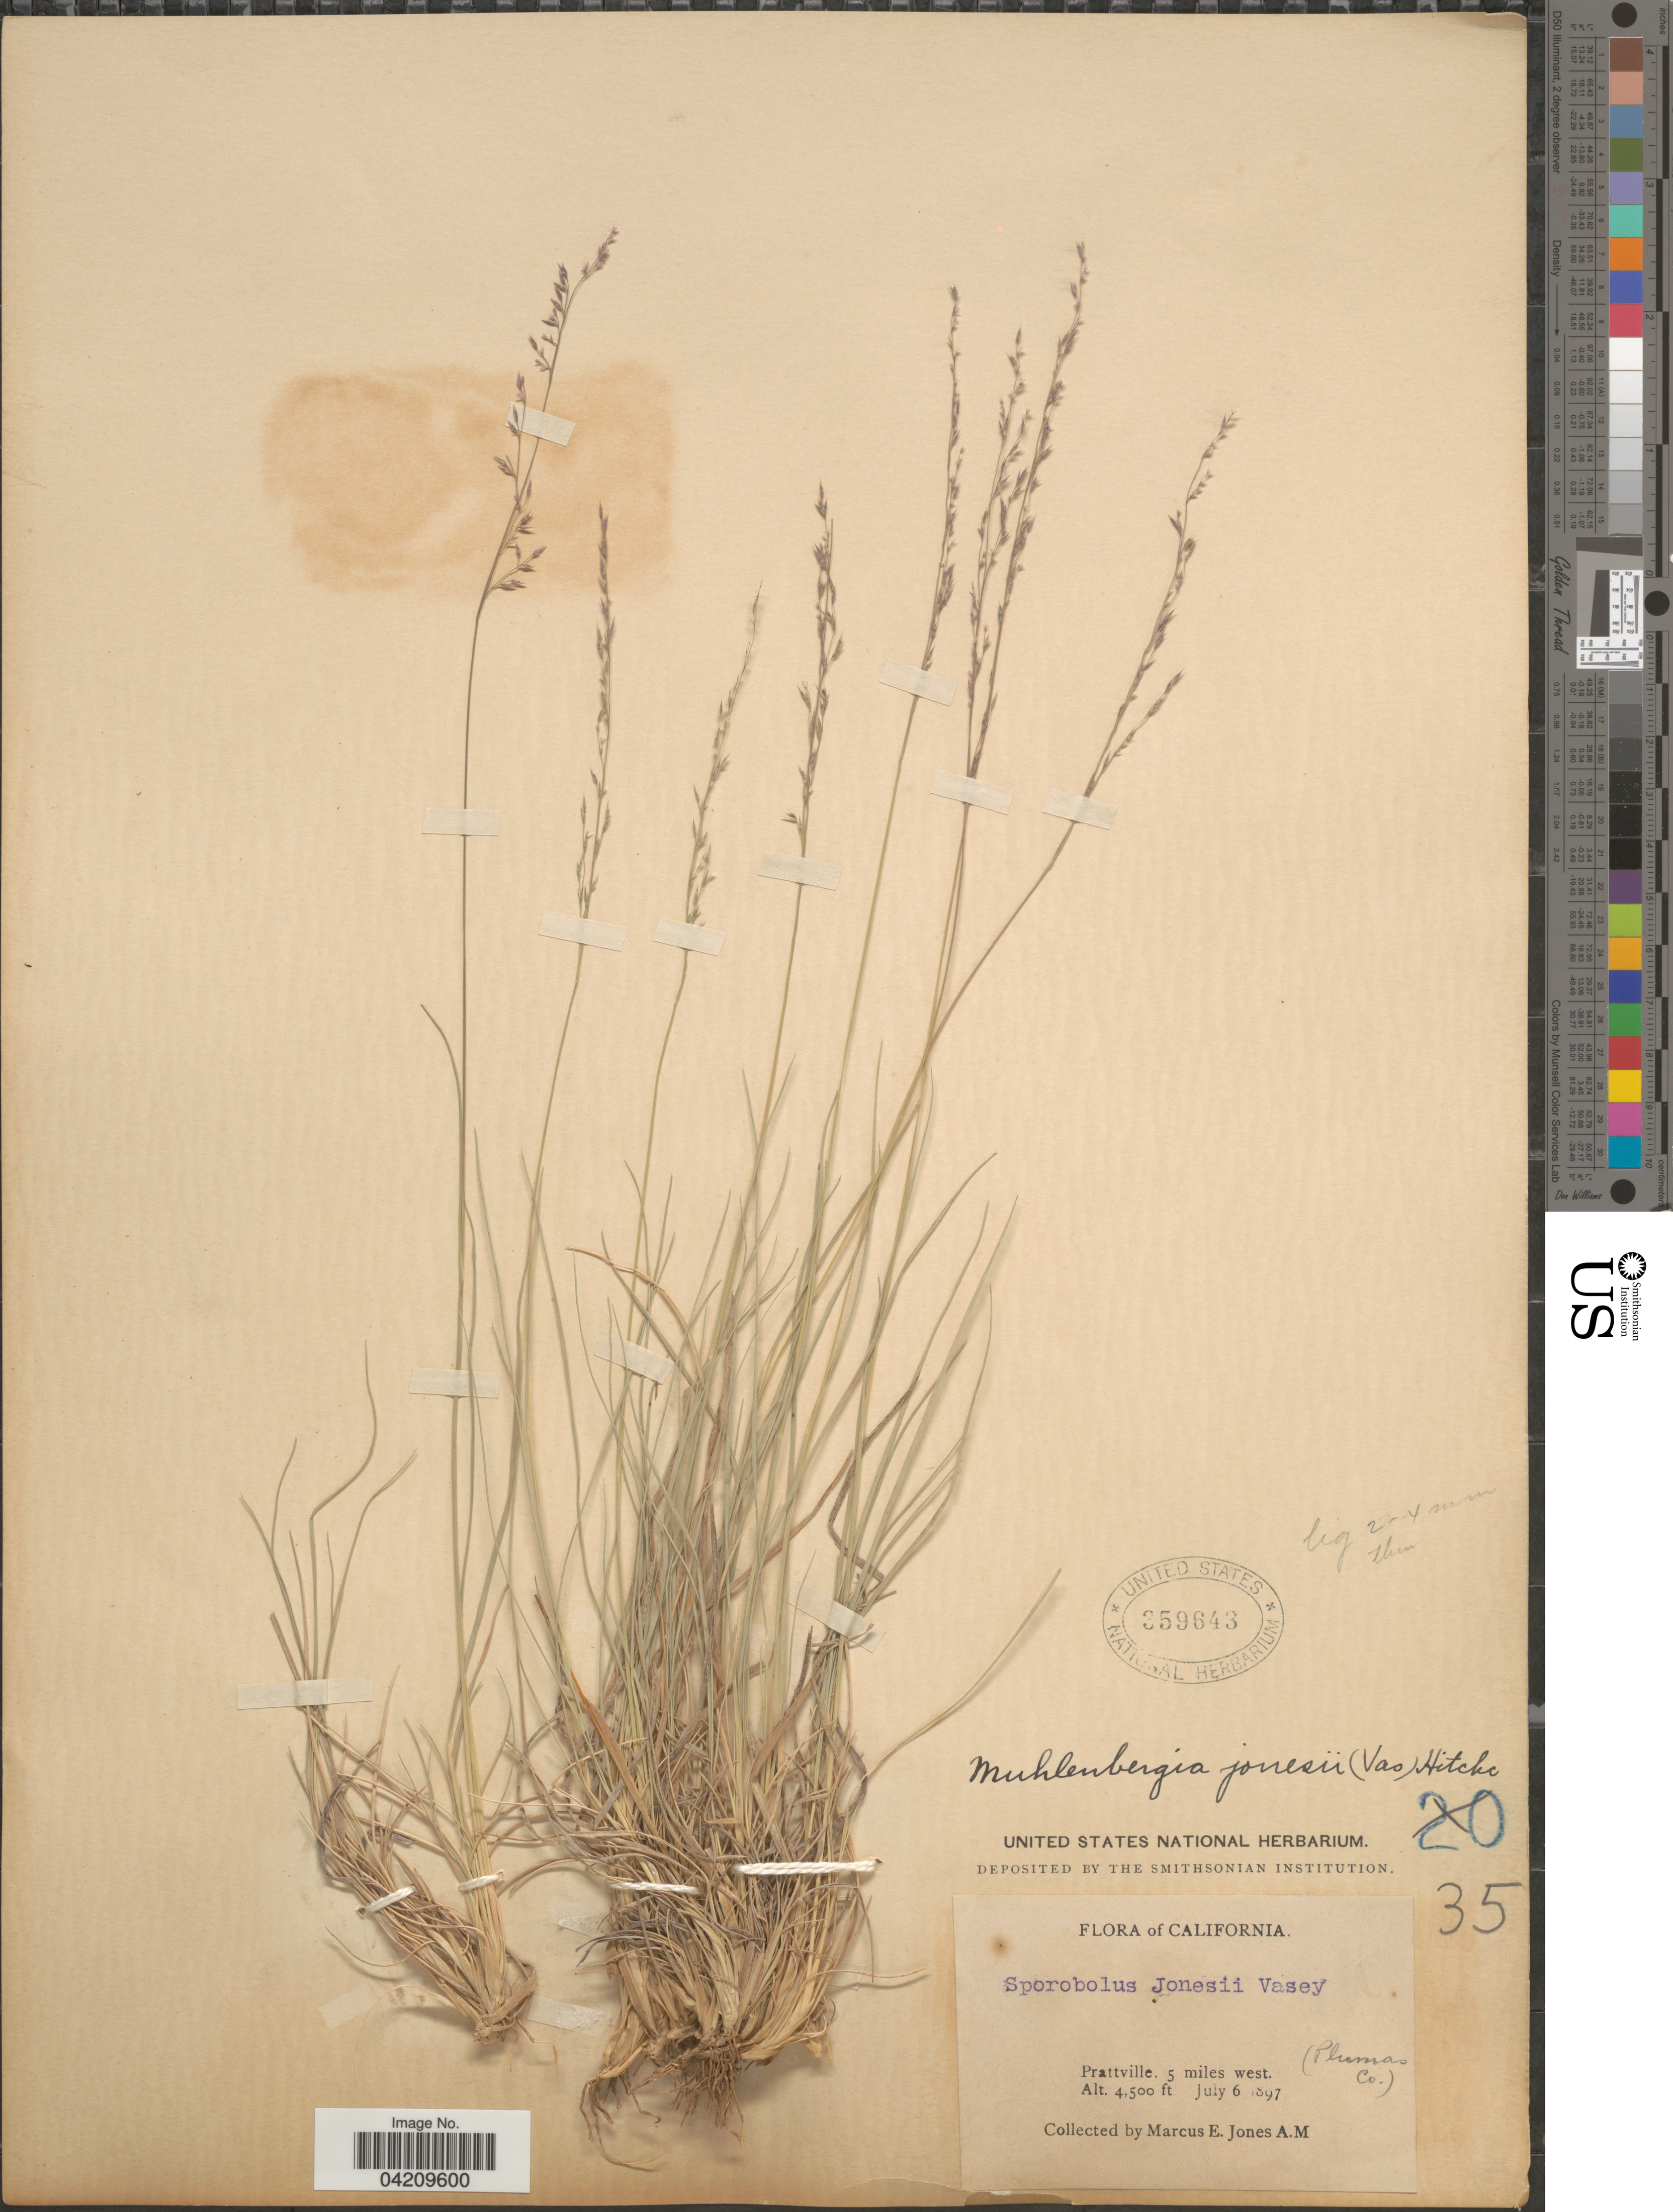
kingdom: Plantae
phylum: Tracheophyta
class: Liliopsida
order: Poales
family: Poaceae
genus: Muhlenbergia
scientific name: Muhlenbergia jonesii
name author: (Vasey) Hitchc.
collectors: M. E. Jones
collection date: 1897-07-06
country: United States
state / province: California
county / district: Plumas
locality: Prattville. 5 miles west. (Plumas Co.).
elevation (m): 1372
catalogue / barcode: US 359643